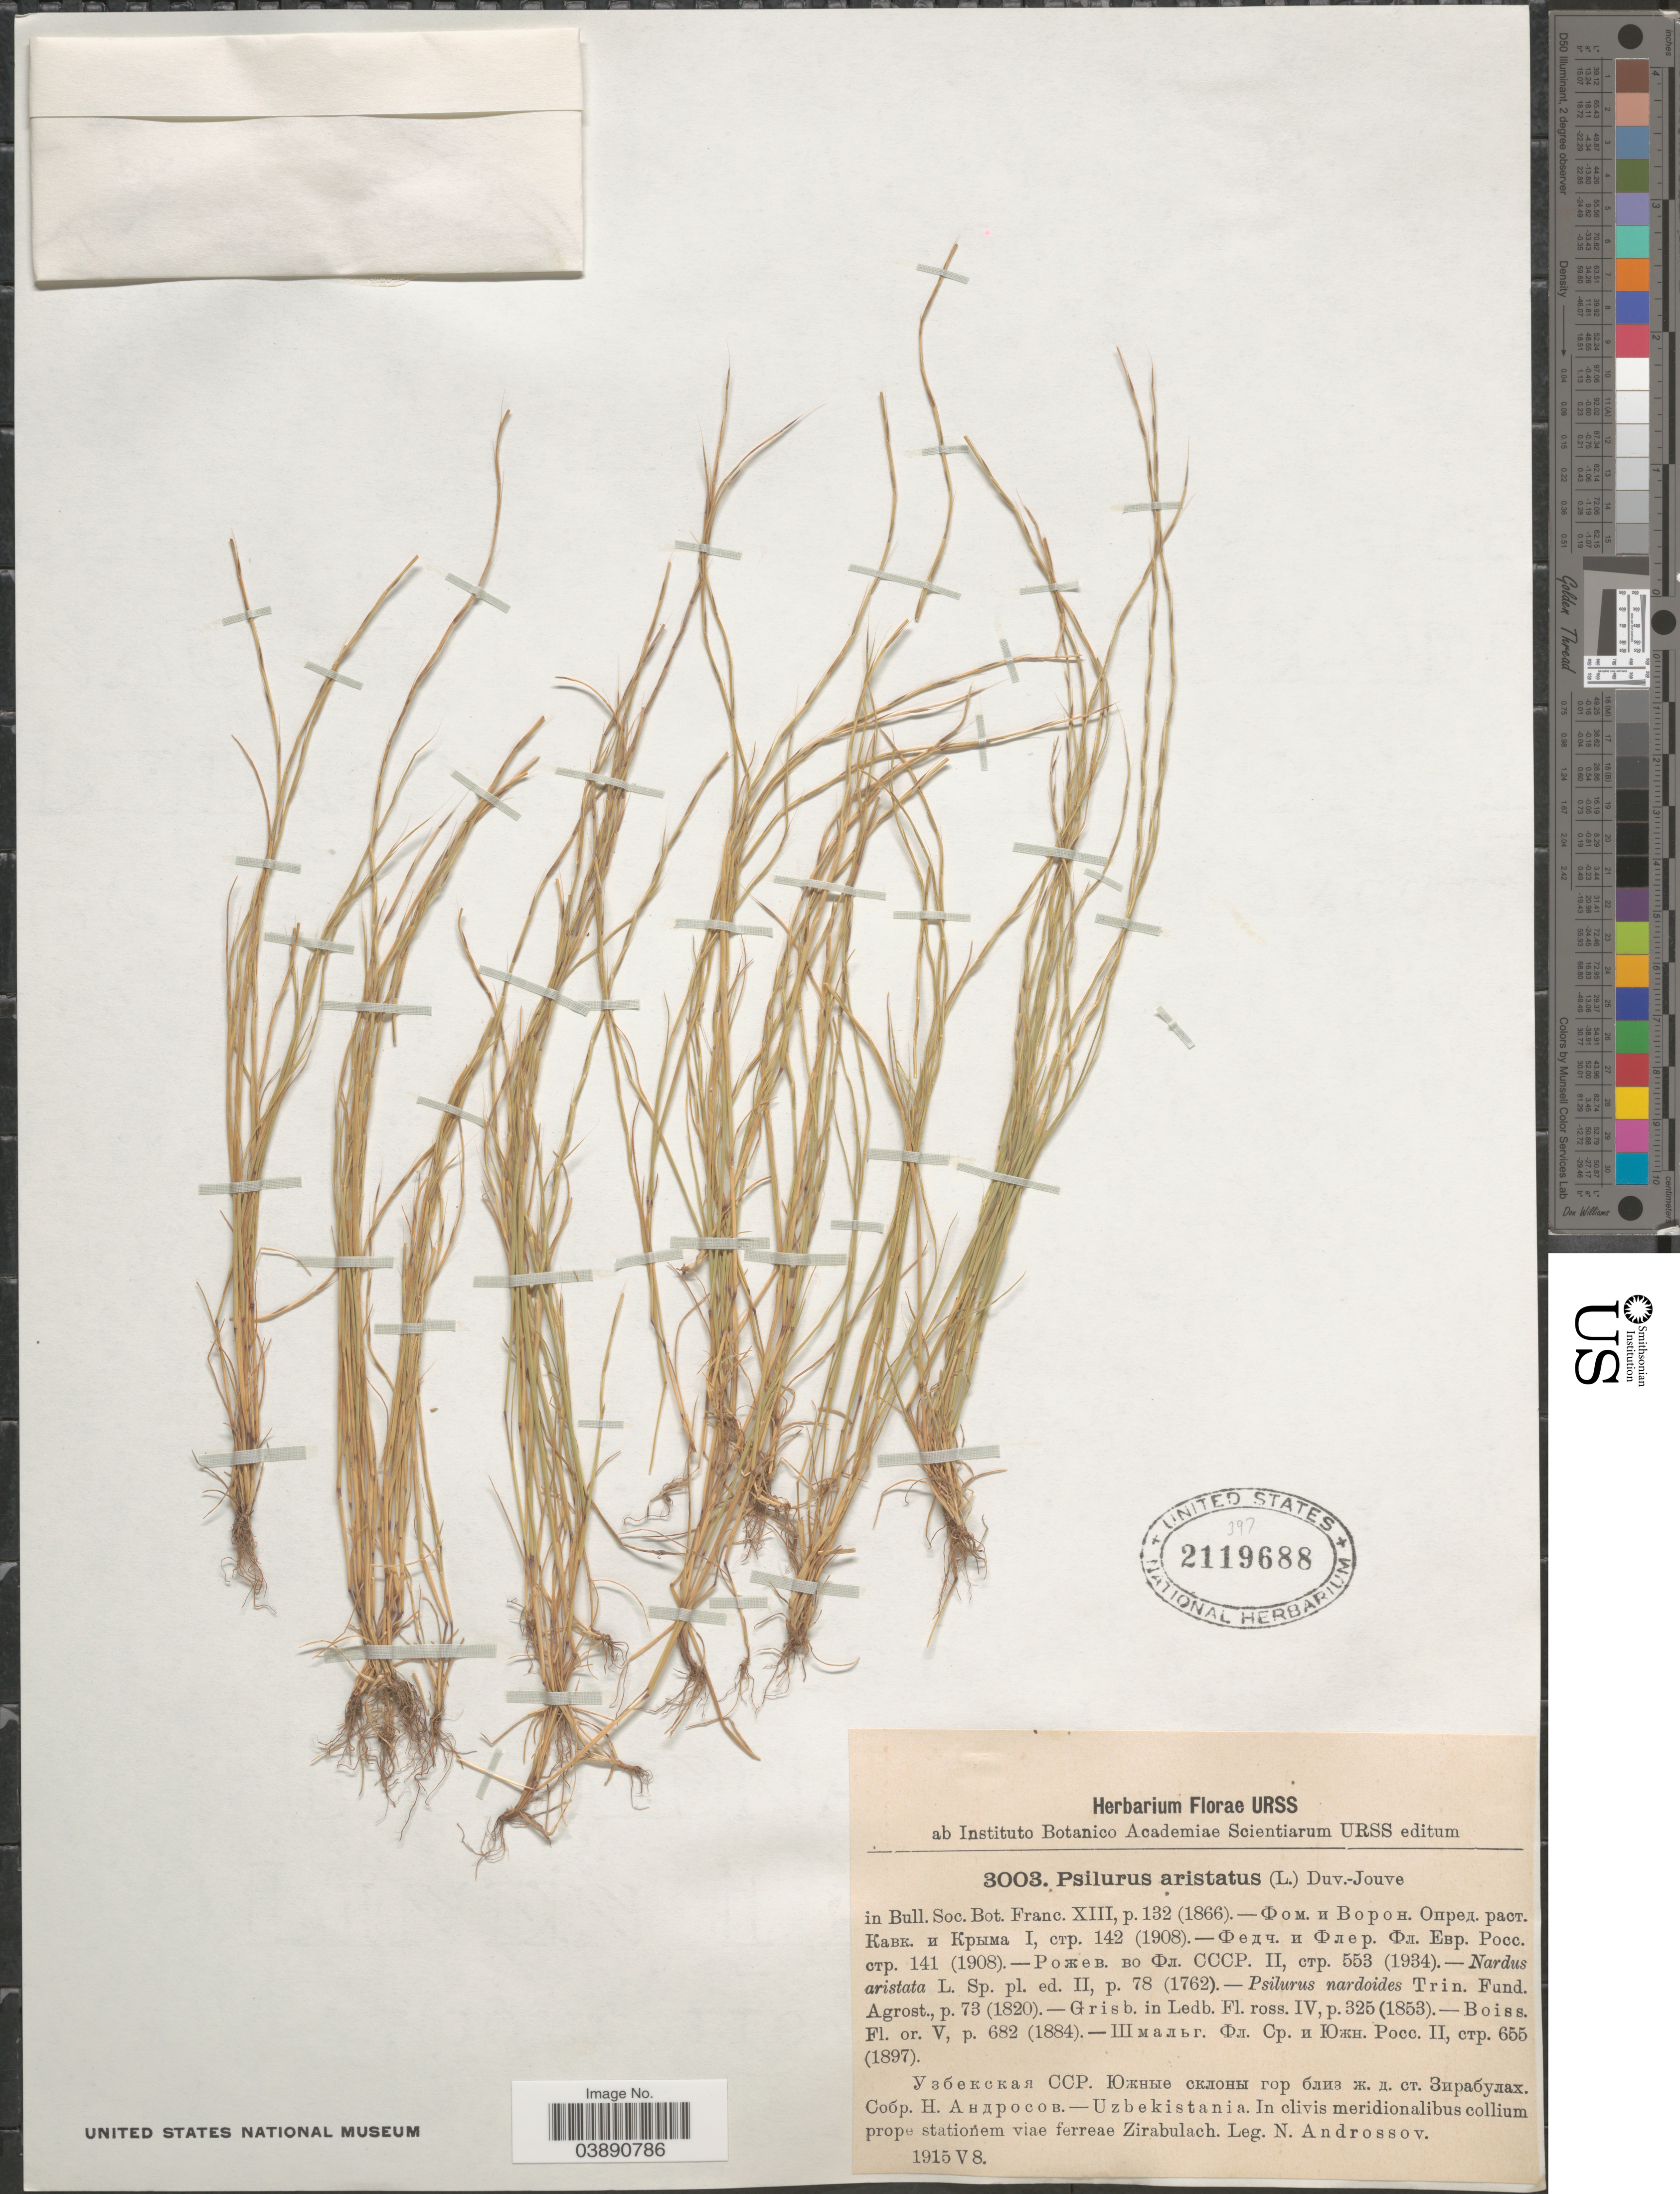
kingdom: Plantae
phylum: Tracheophyta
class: Liliopsida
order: Poales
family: Poaceae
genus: Festuca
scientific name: Festuca incurva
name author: (Gouan) Gutermann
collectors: N. Androssov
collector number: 3003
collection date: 1915-05-08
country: Uzbekistan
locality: Uzbekistania. In clivis meridionalibus collium prope stationem viae ferreae Zirabulach.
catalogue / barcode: US 2119688